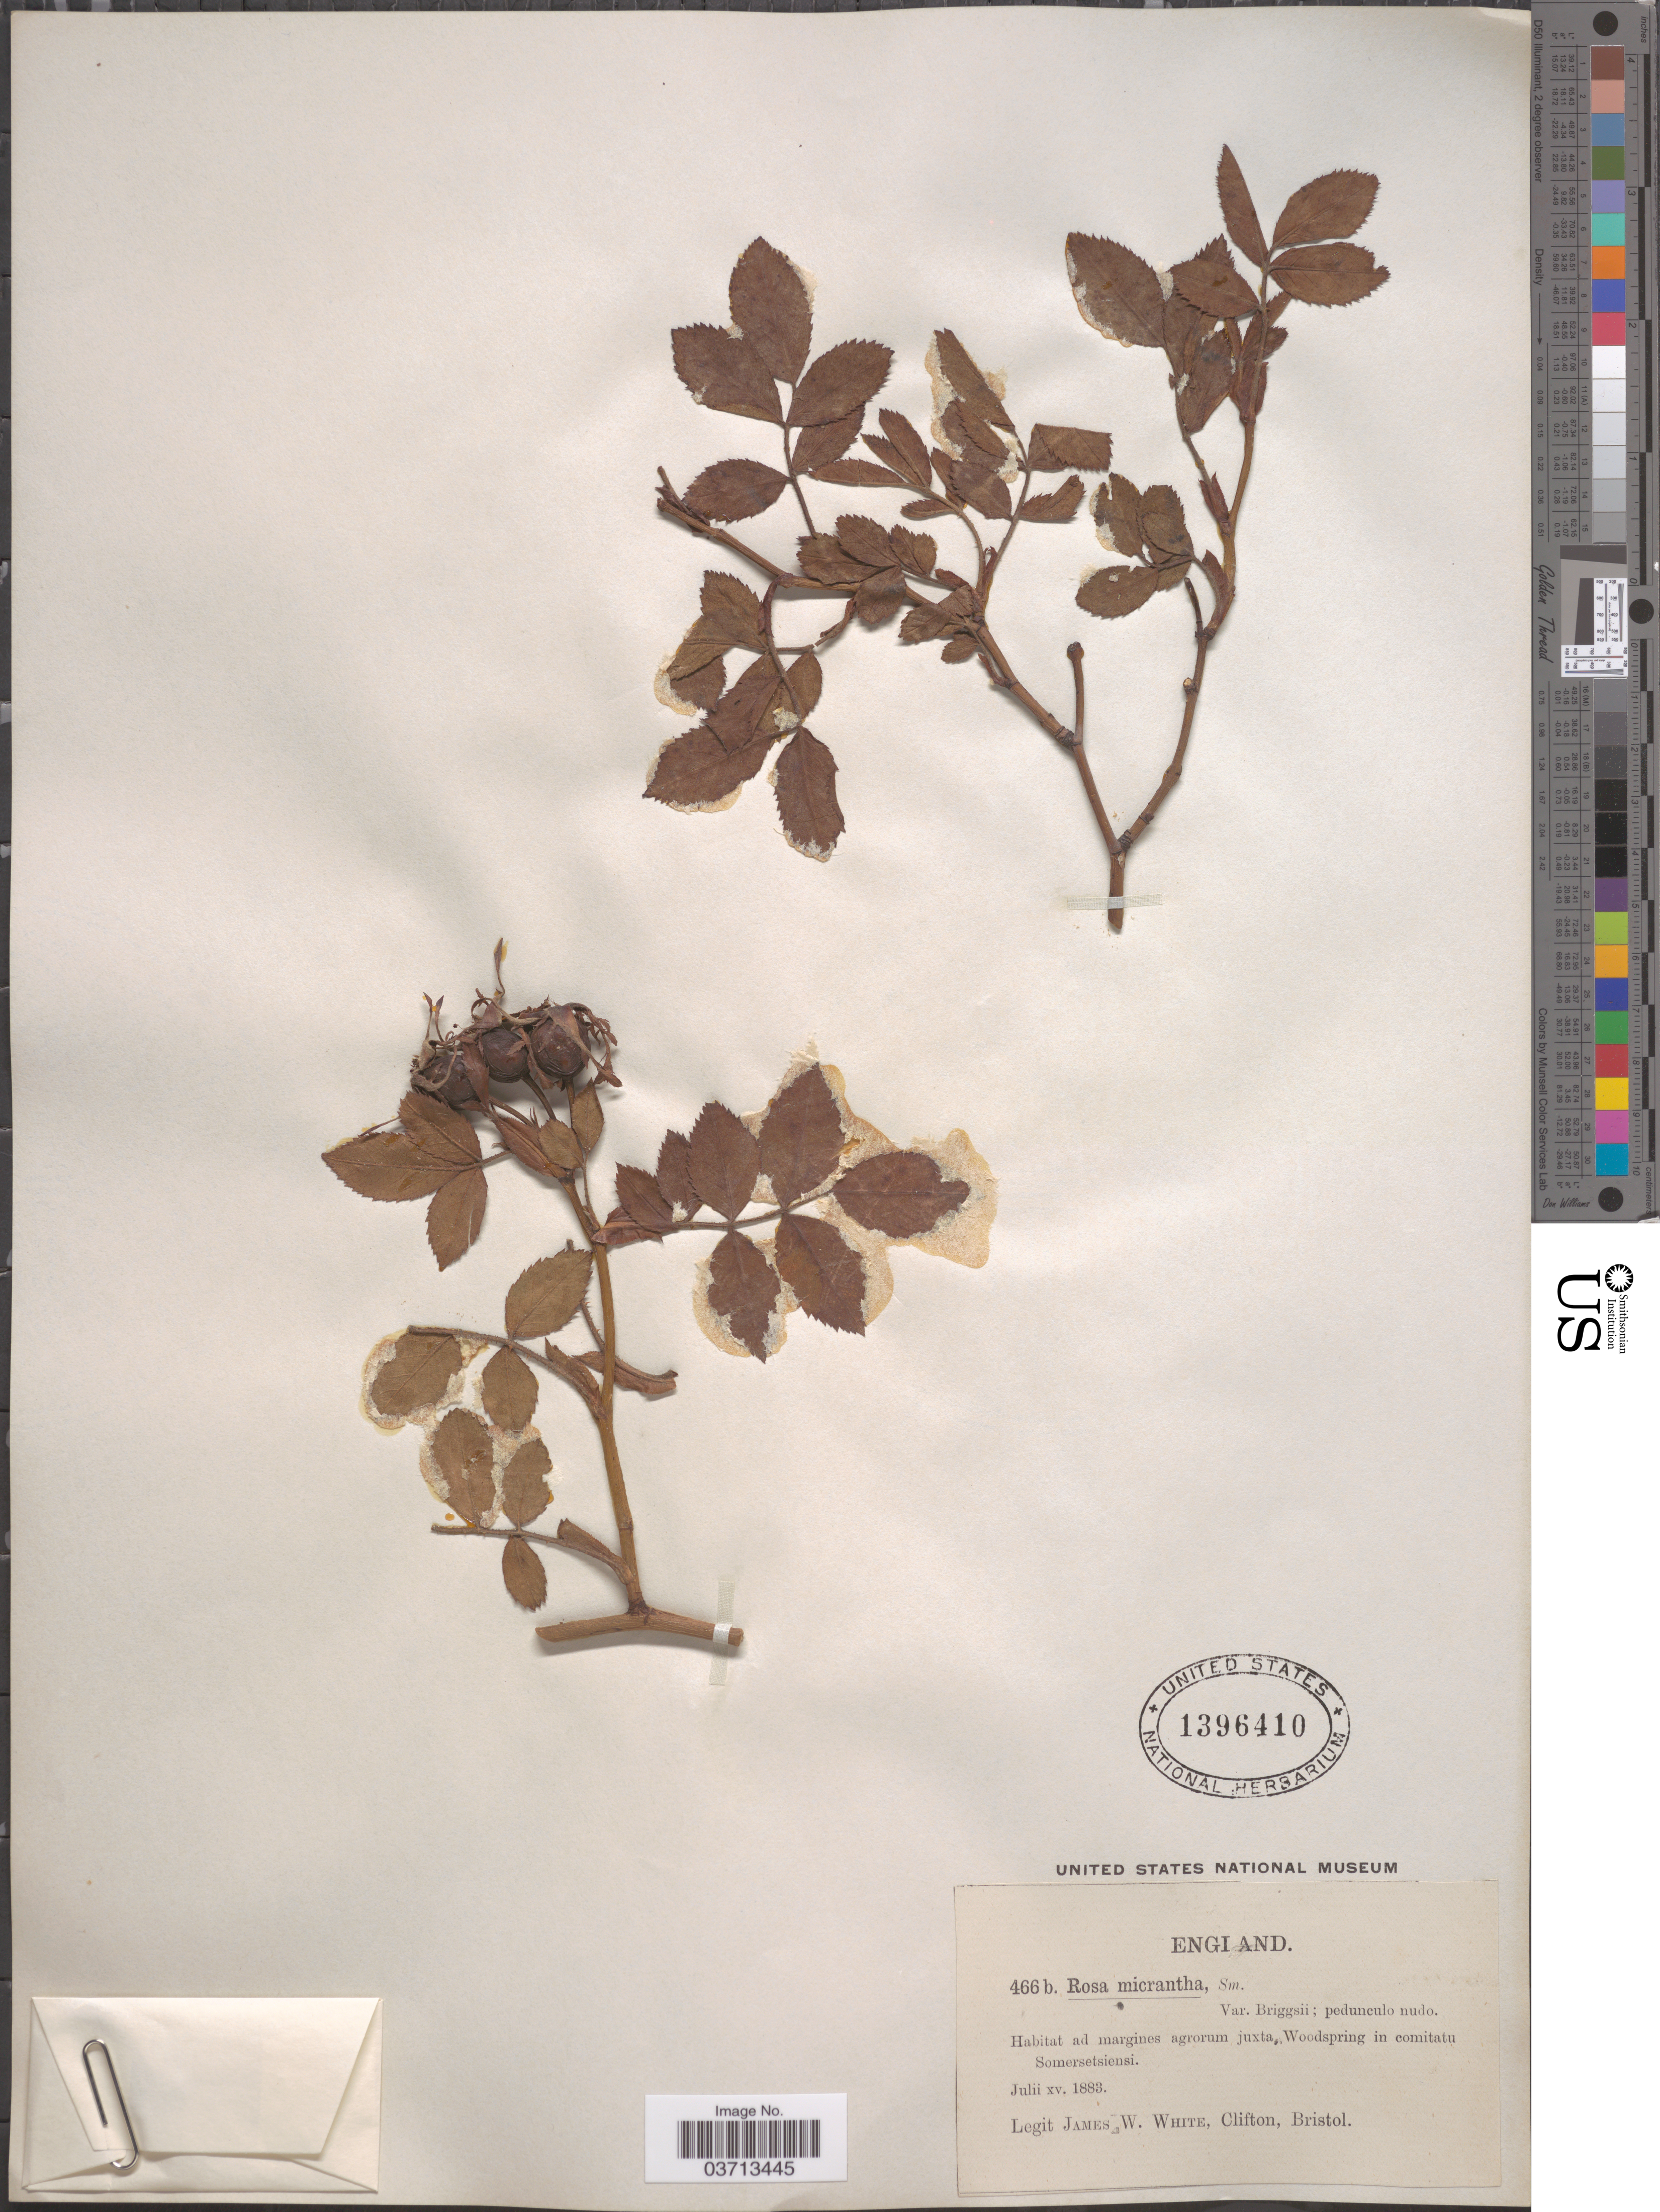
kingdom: Plantae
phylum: Tracheophyta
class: Magnoliopsida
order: Rosales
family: Rosaceae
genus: Rosa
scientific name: Rosa micrantha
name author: Borrer ex Small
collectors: J. W. White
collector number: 466 b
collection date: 1883-07-15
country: United Kingdom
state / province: England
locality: Ad margines agrorum juxta Woodspring in comitatu Somersetsiensi.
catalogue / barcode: US 1396410